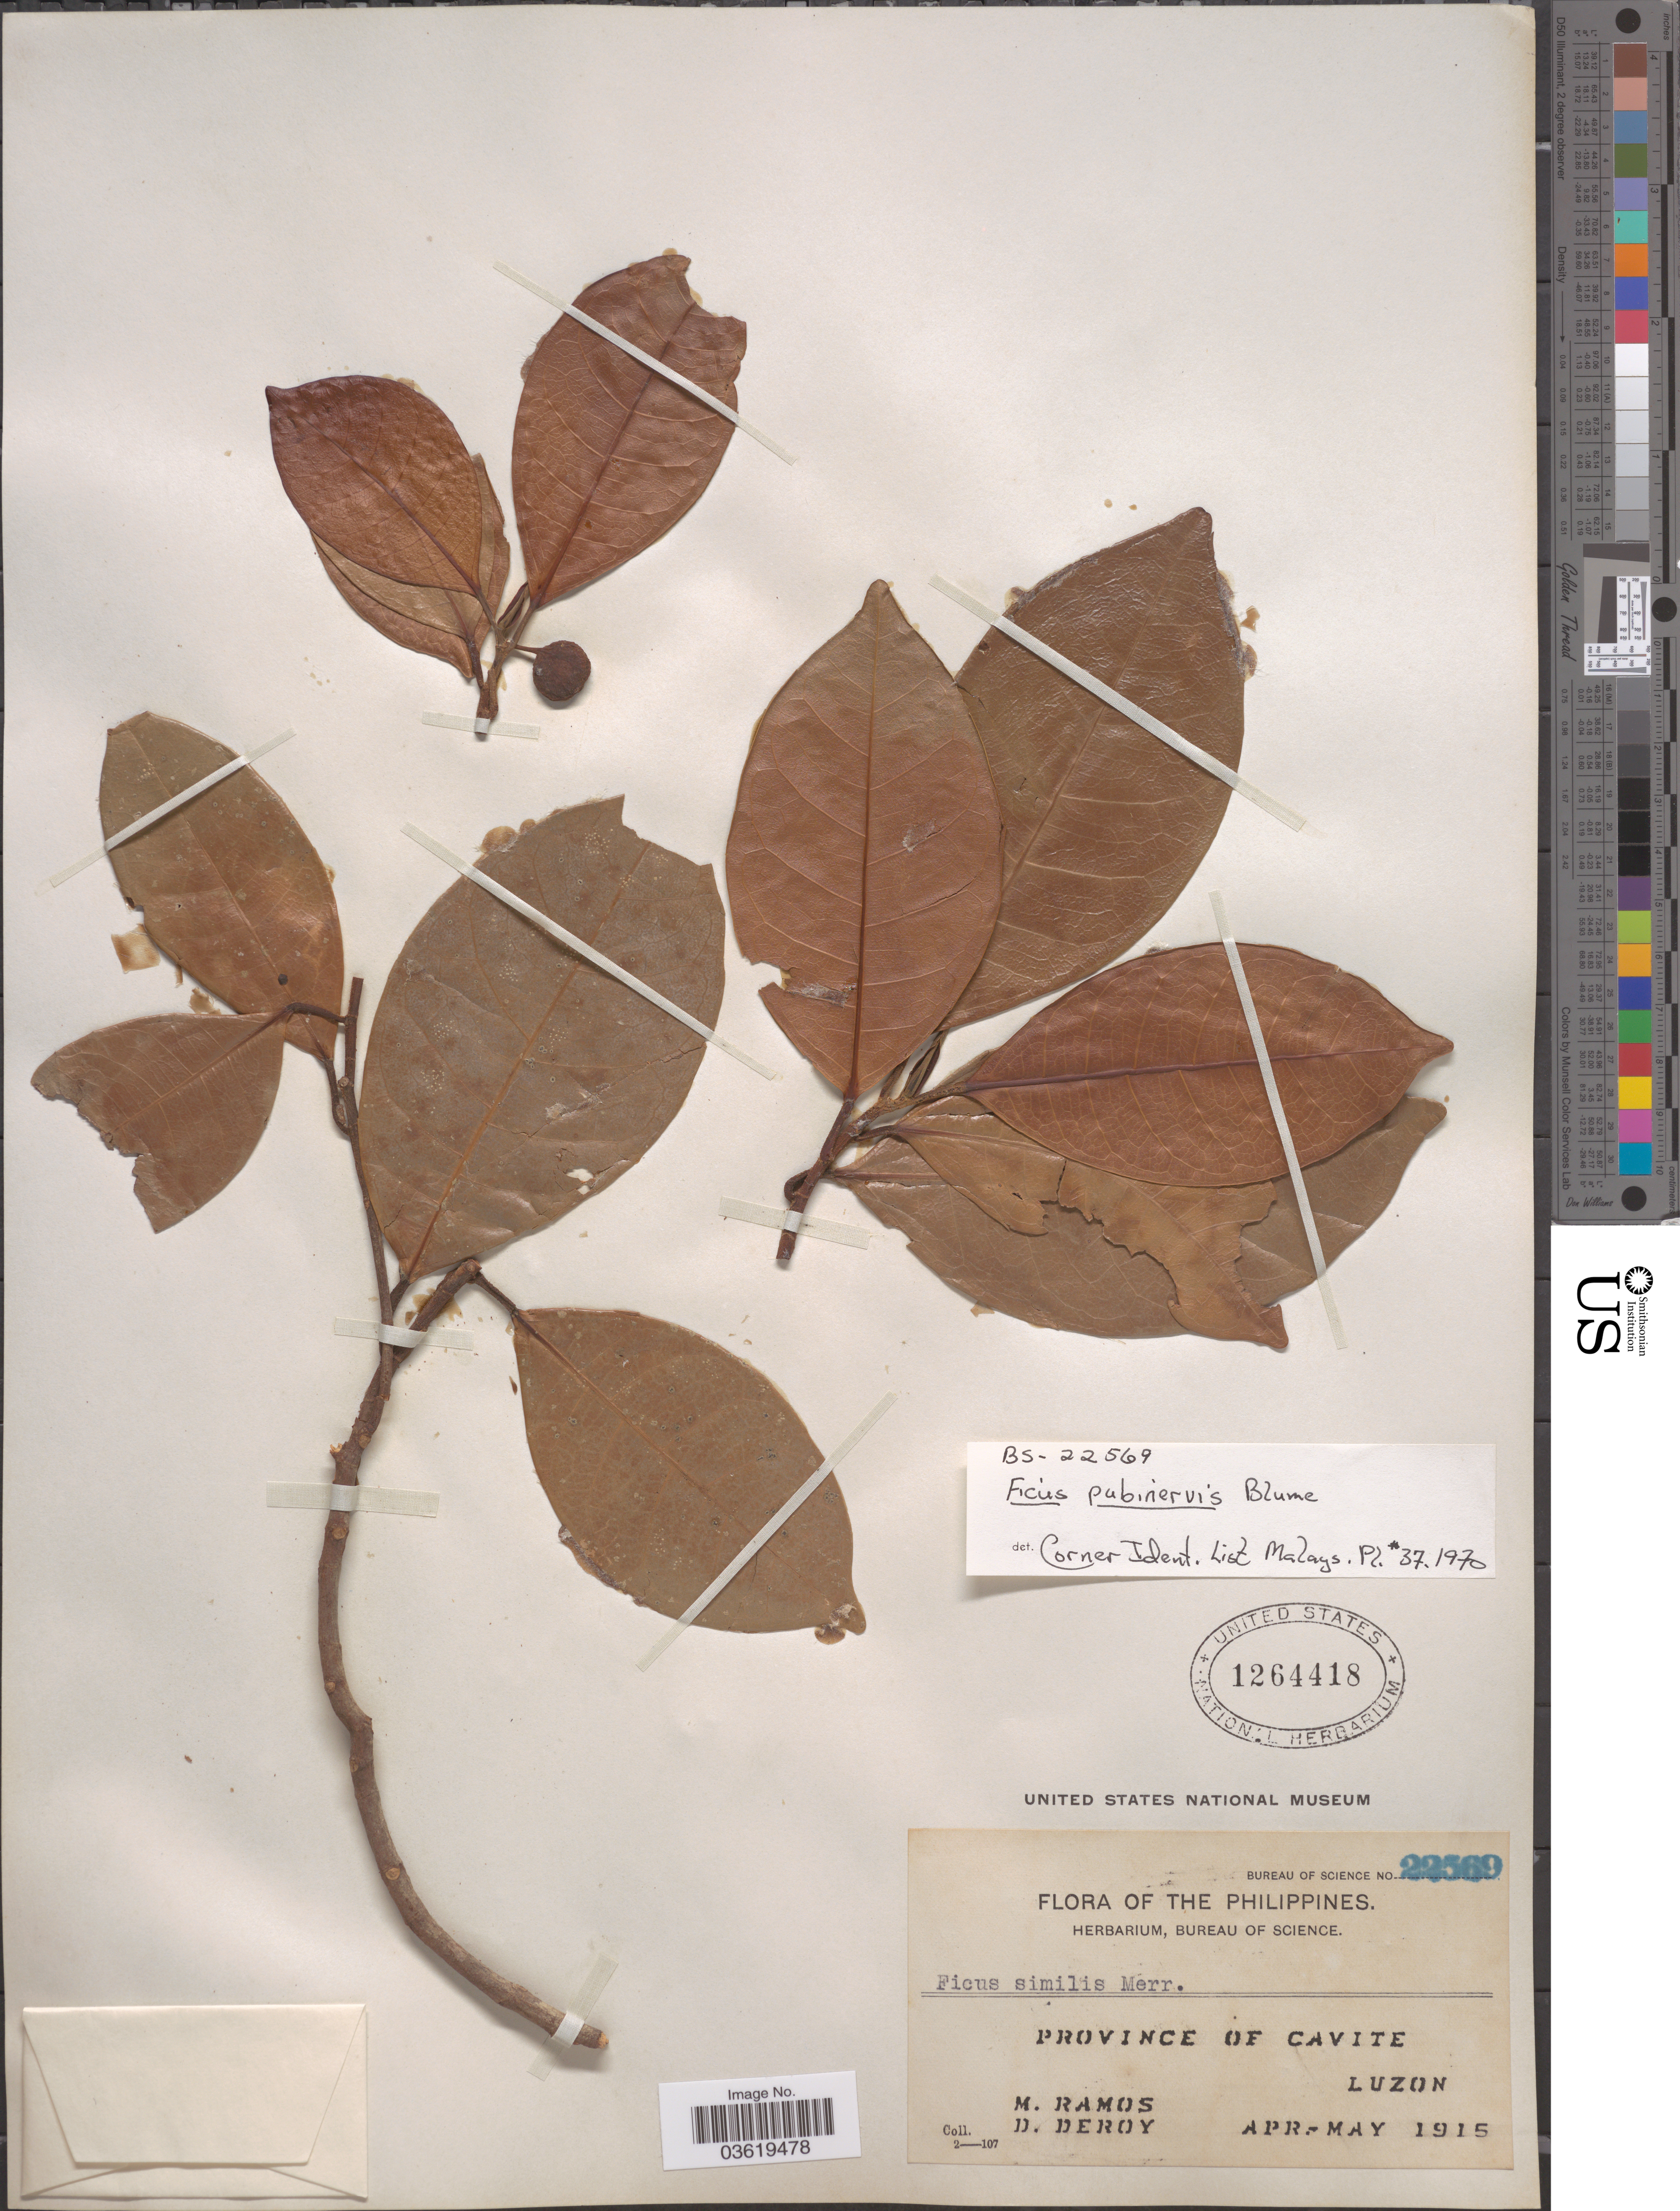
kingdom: Plantae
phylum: Tracheophyta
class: Magnoliopsida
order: Rosales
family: Moraceae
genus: Ficus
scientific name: Ficus pubinervis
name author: Blume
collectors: M. Ramos & D. Deroy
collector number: Bureau of Science 22569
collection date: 1915-04/1915-05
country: Philippines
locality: Province of Cavite. Luzon.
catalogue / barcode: US 1264418